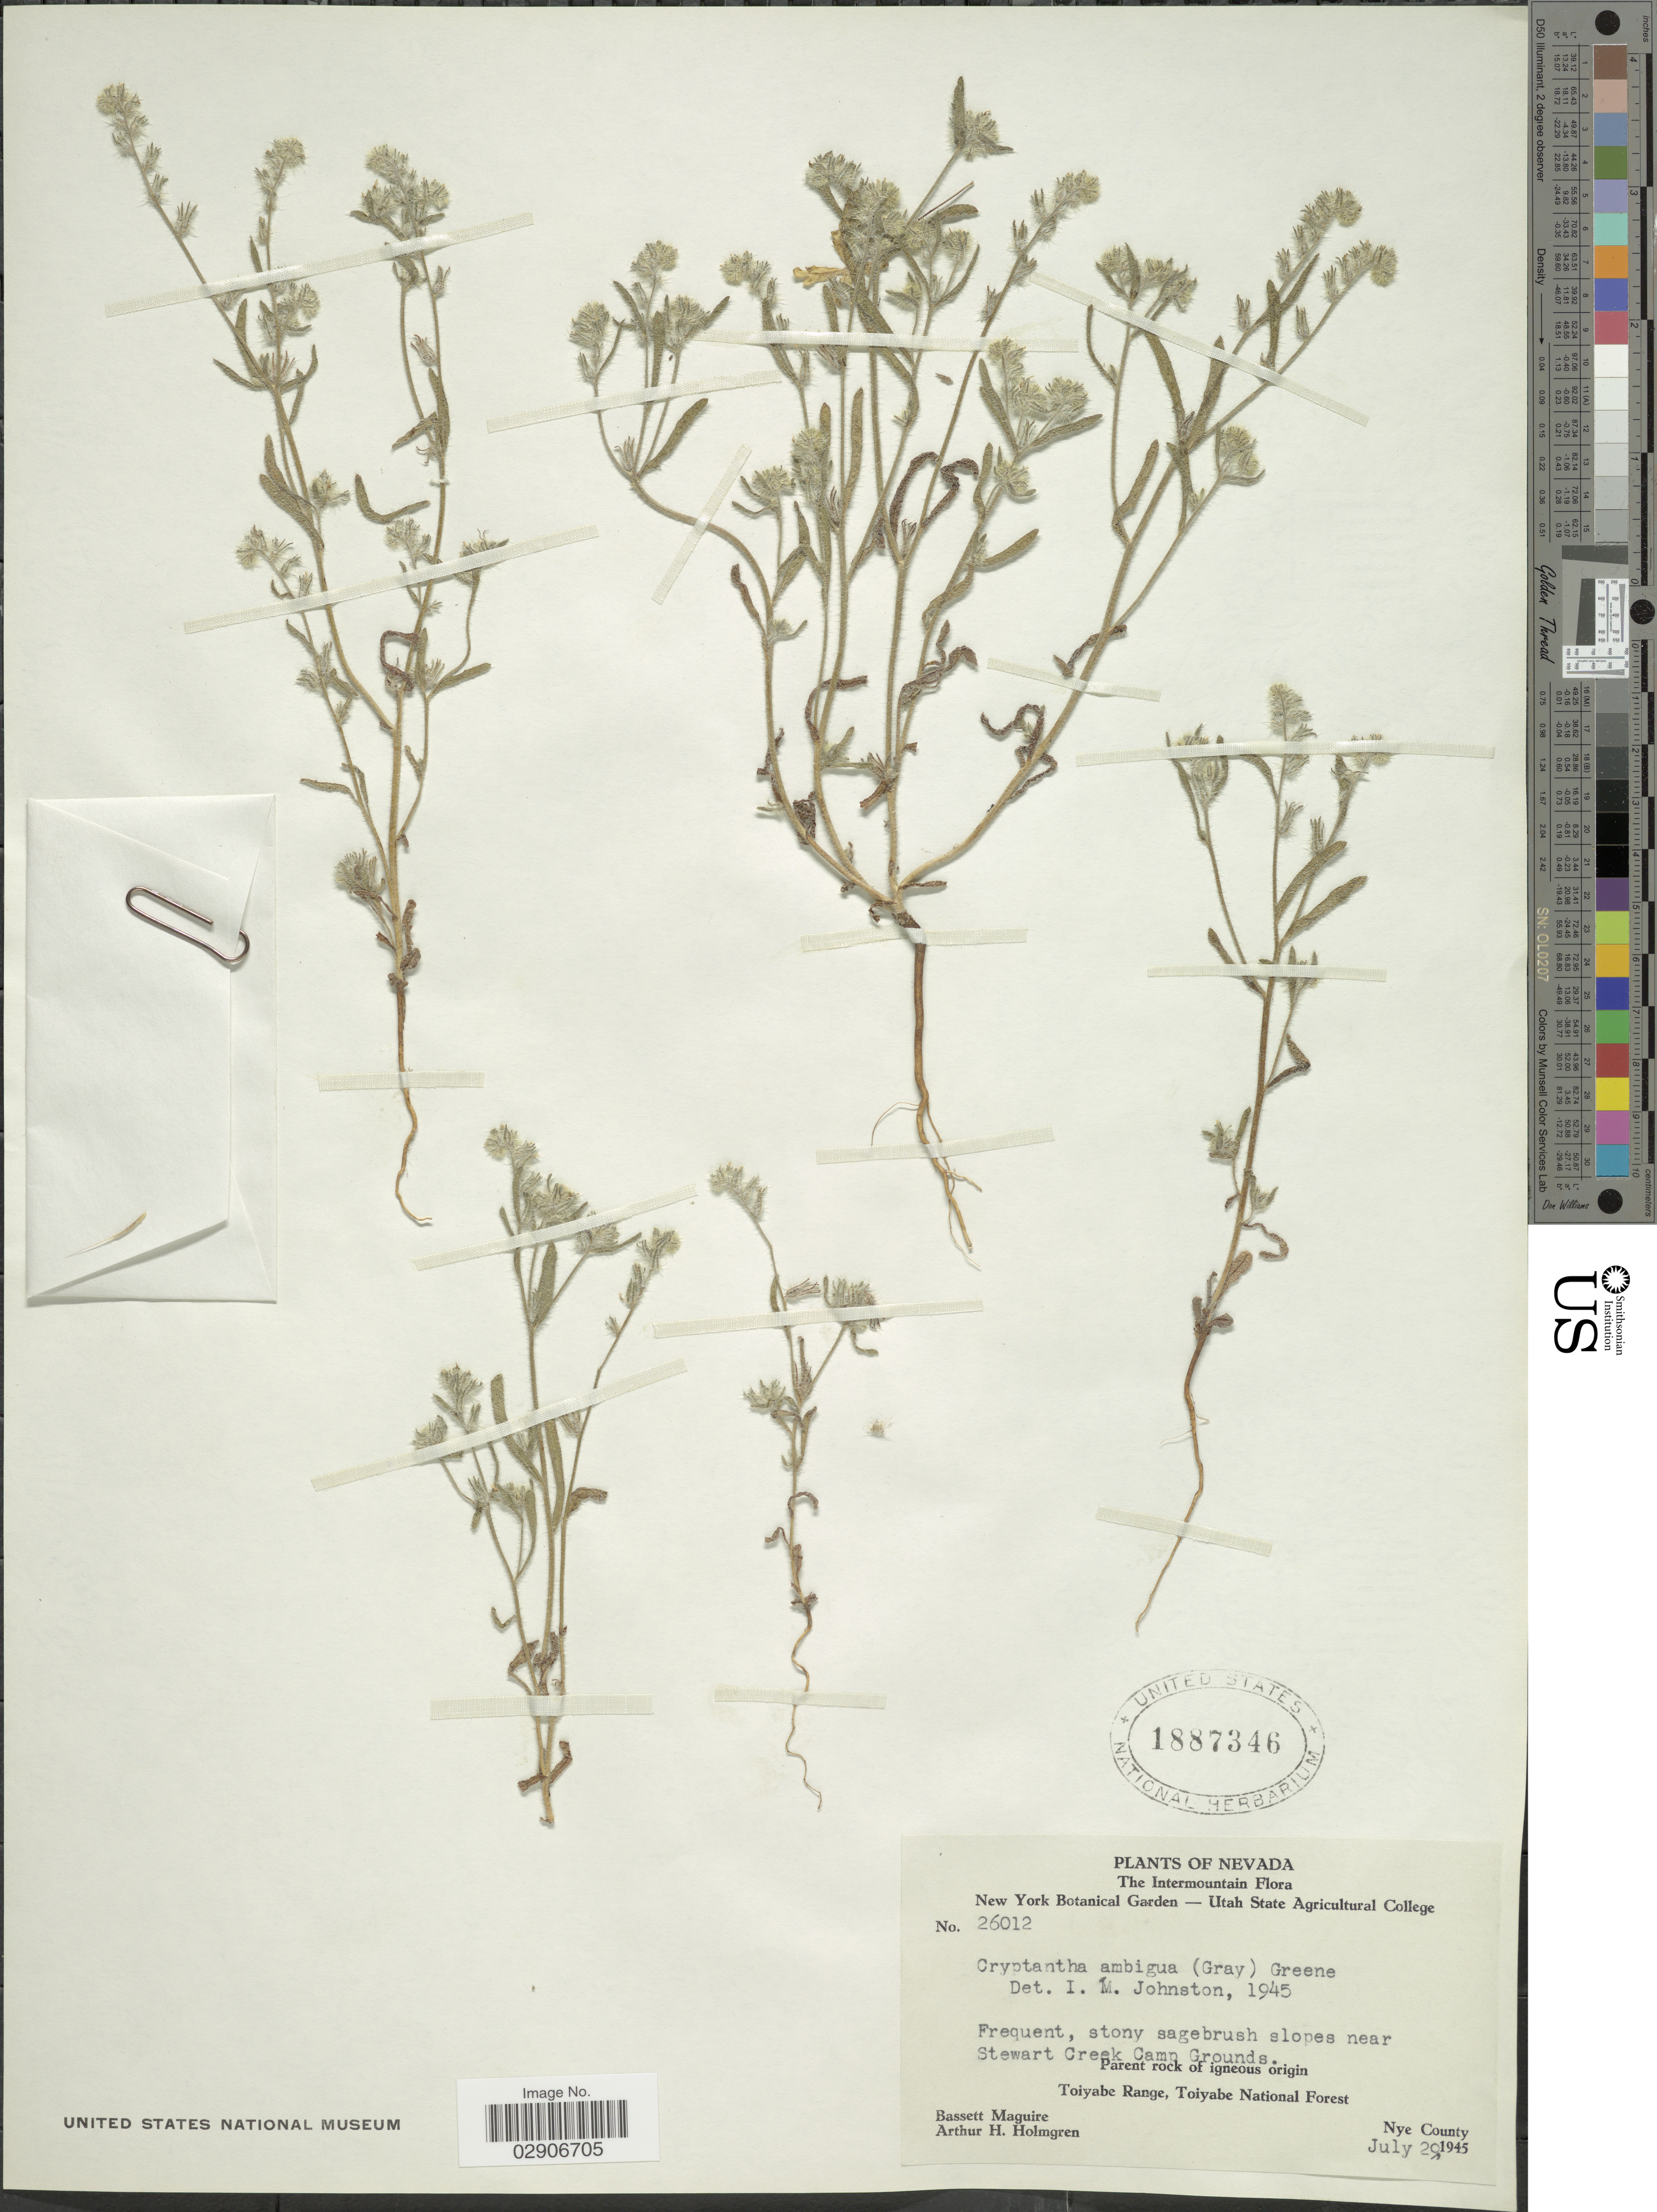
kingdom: Plantae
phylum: Tracheophyta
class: Magnoliopsida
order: Boraginales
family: Boraginaceae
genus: Cryptantha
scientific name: Cryptantha ambigua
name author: (A. Gray) Greene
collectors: B. Maguire & A. H. Holmgren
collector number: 26012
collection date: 1945-07-29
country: United States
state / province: Nevada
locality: Frequent, stony sagebrush slopes near Stewart Creek Camp Grounds. Parent rock of igneous origin. Toiyabe Range, Toiyabe National Forest. Nye County. Nevada. The Intermountain.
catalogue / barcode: US 1887346